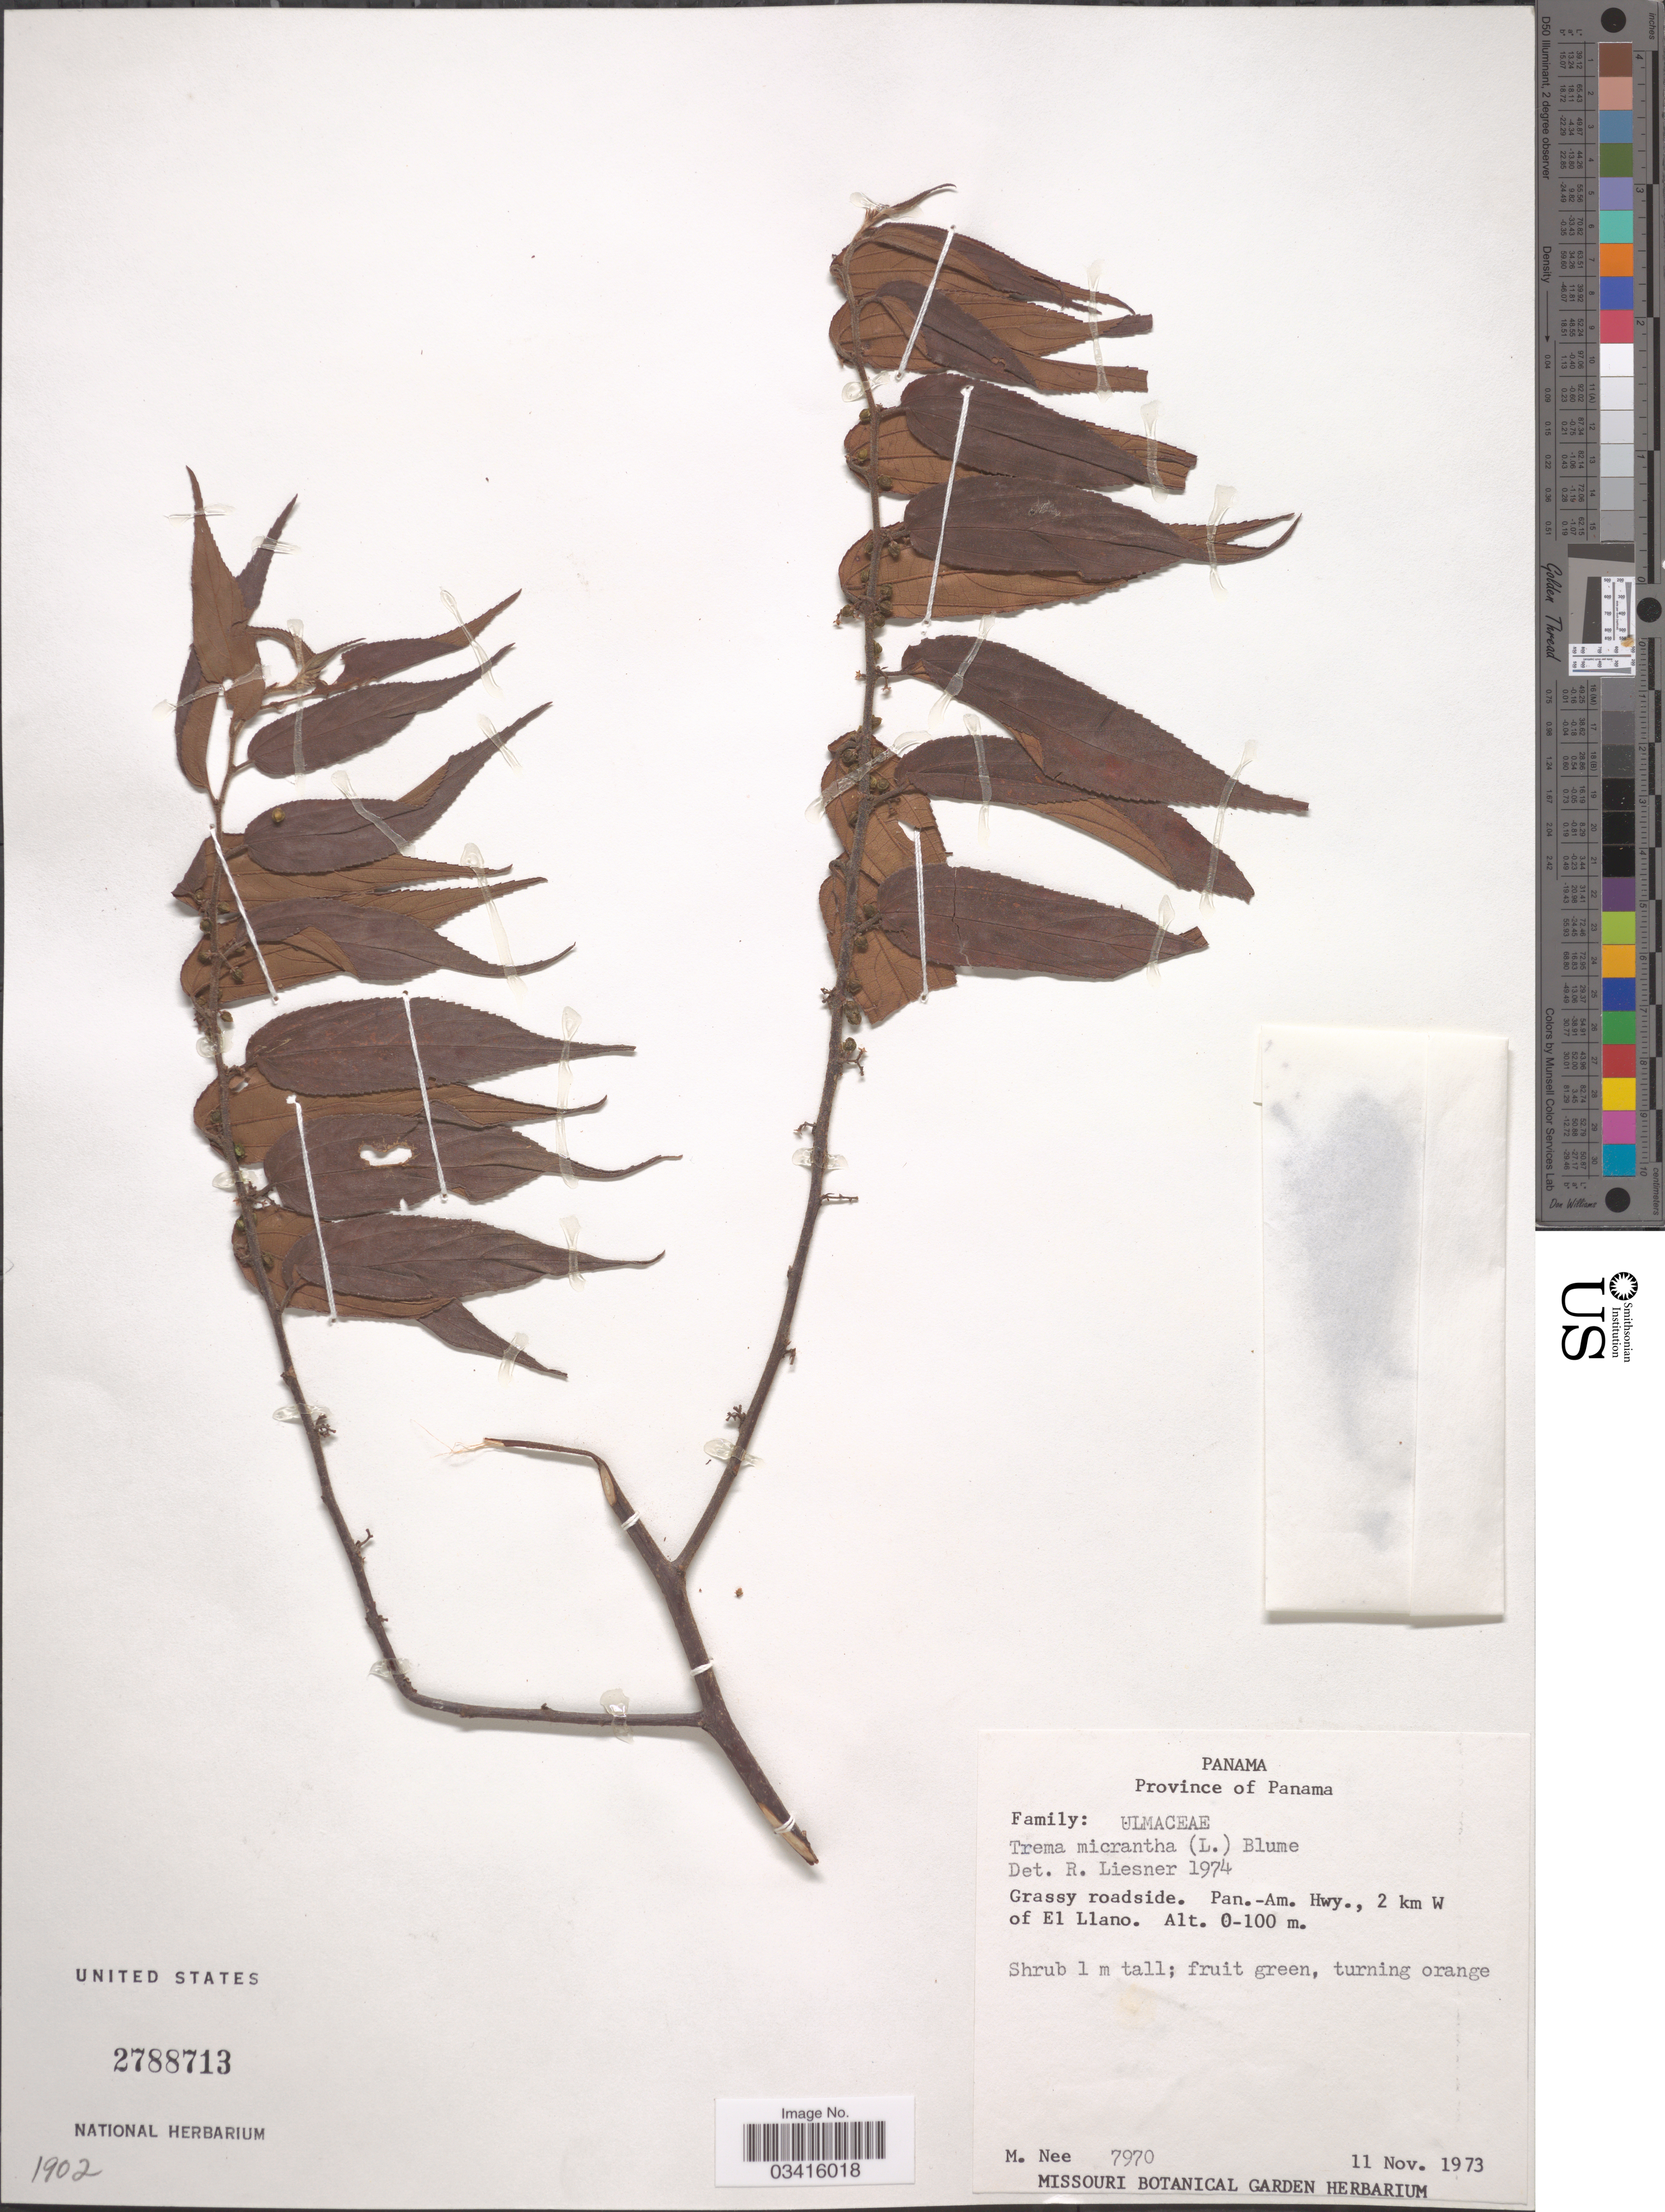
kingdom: Plantae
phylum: Tracheophyta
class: Magnoliopsida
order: Rosales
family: Cannabaceae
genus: Trema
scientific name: Trema micranthum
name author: (L.) Blume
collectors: M. Nee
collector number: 7970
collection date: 1973-11-11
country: Panama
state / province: Panamá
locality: Grassy roadside. Pan.-Am. Hwy., 2 km W of El Llano.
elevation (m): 0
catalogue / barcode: US 2788713